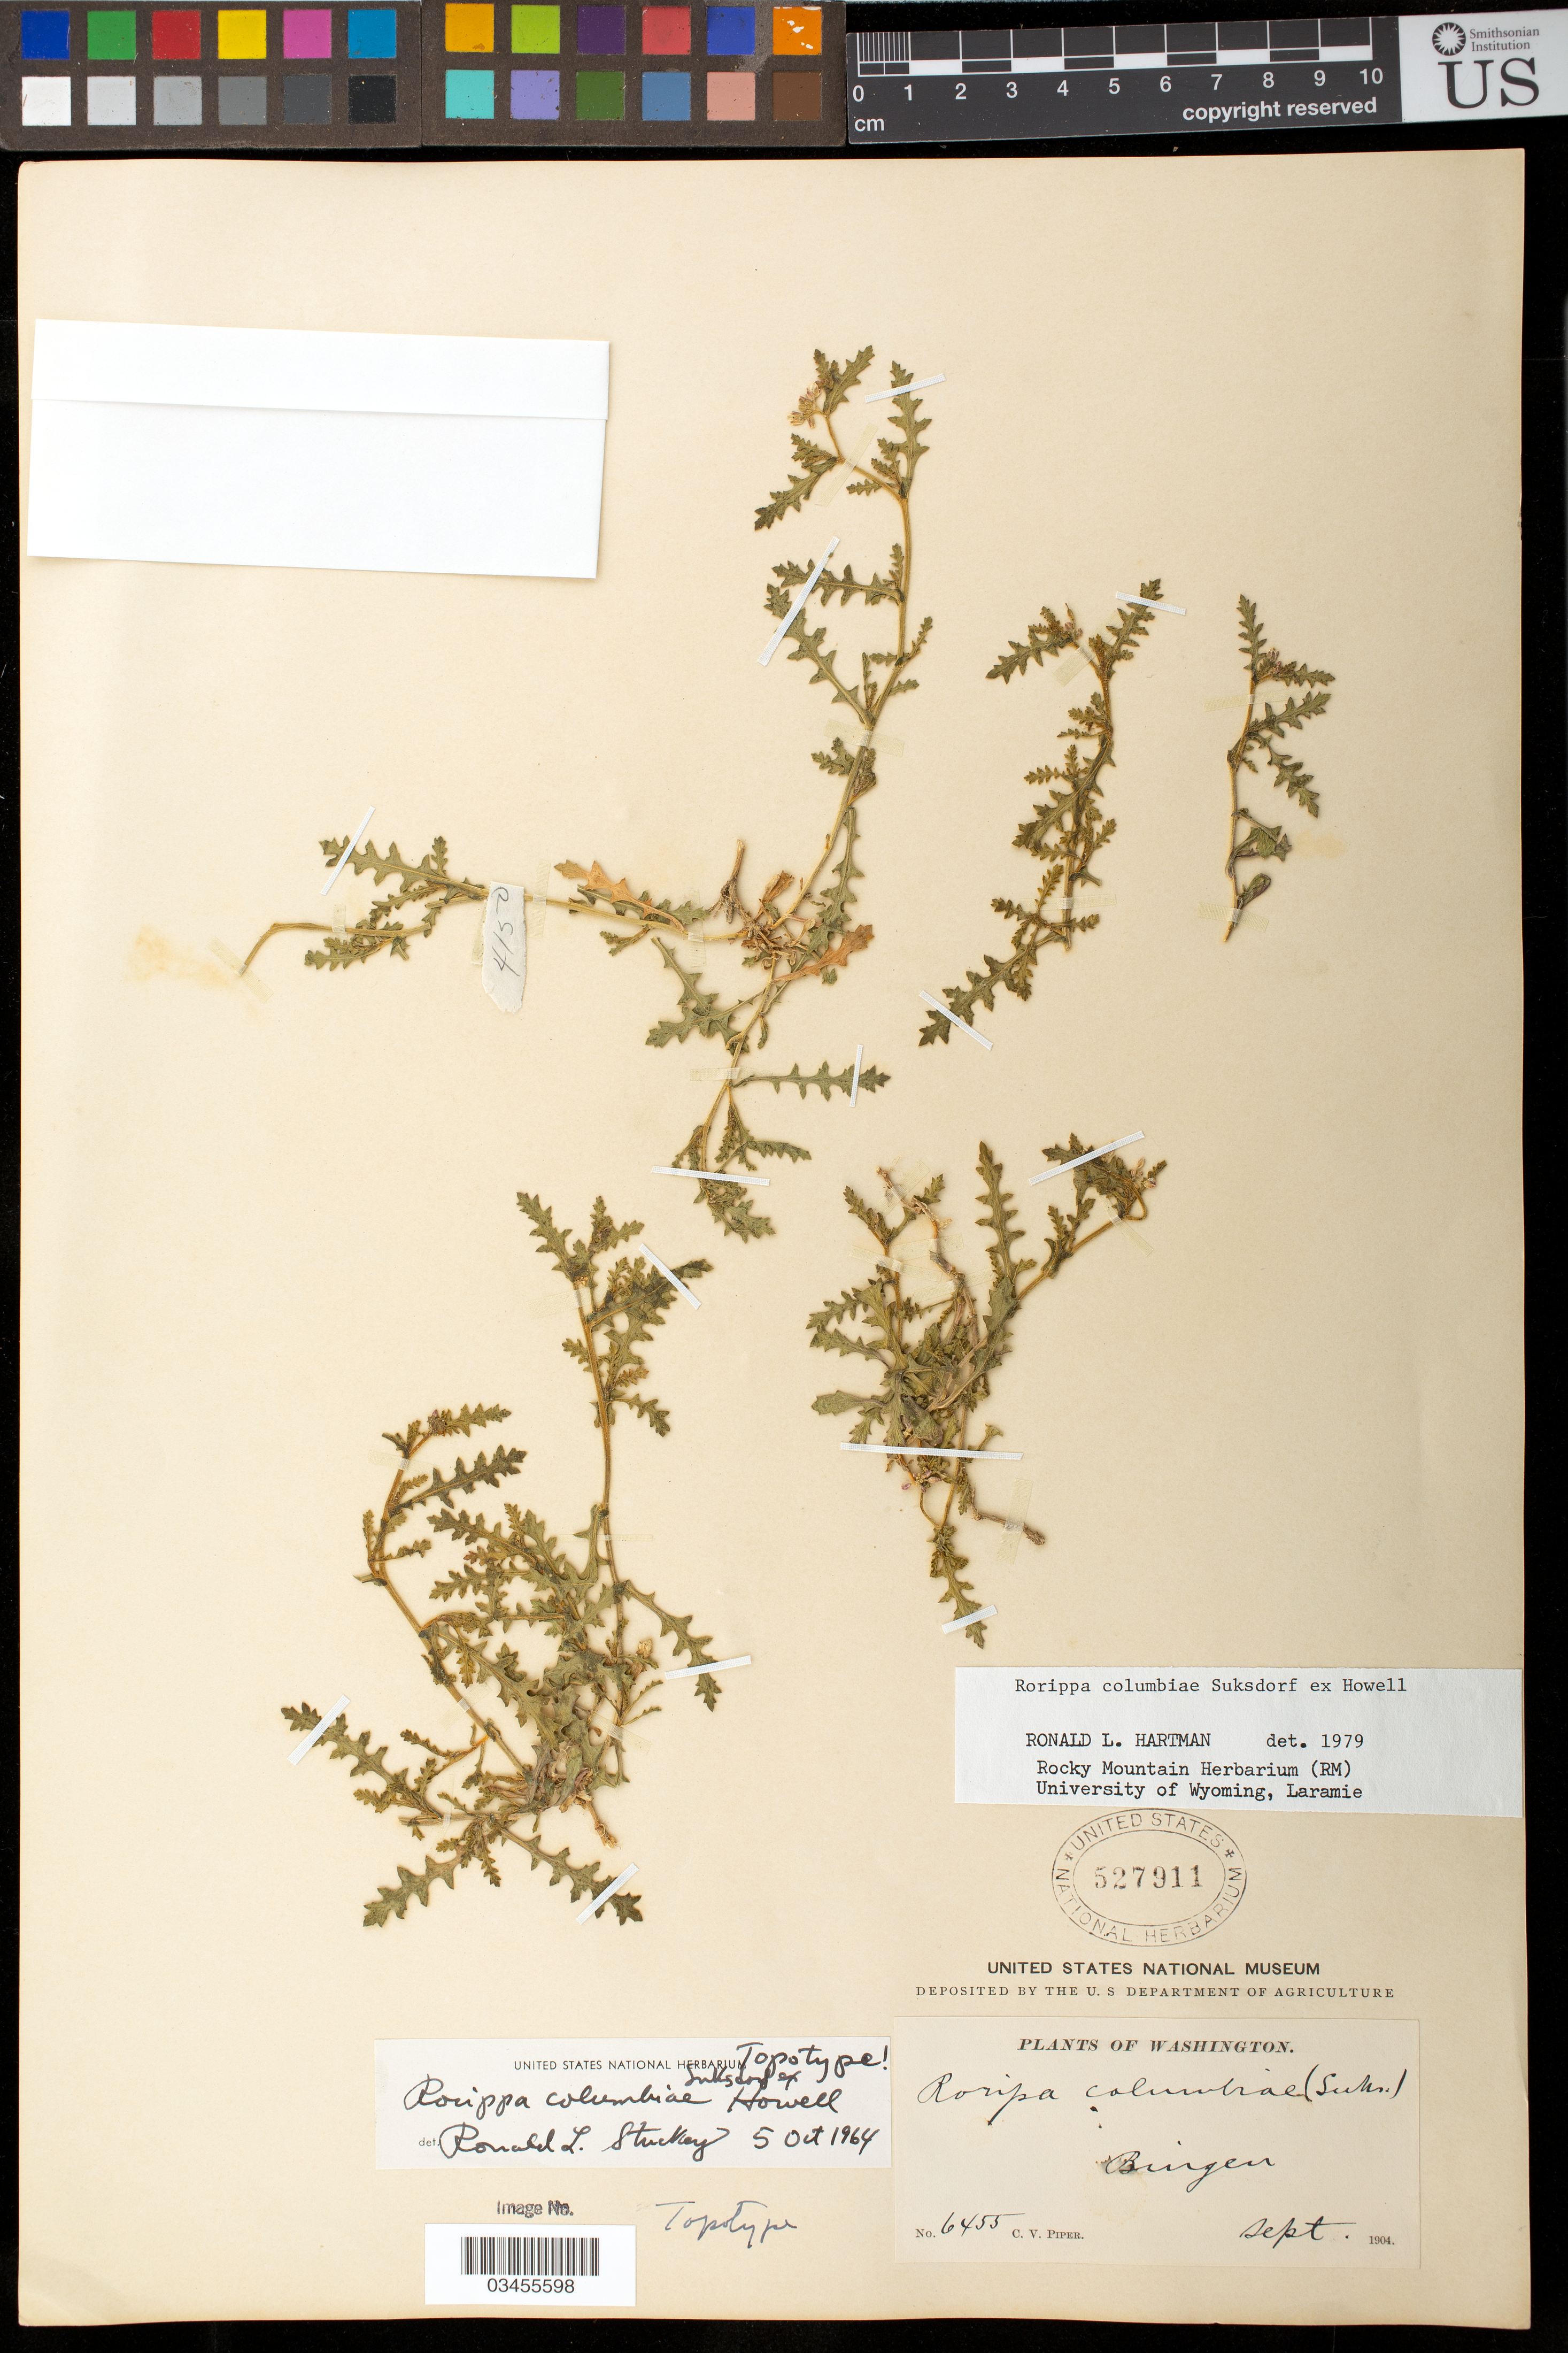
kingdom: Plantae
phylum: Tracheophyta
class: Magnoliopsida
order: Brassicales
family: Brassicaceae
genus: Rorippa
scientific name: Rorippa columbiae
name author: (Suksd. ex B.L. Rob.) Howell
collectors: C. V. Piper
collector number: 6455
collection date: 1904-09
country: United States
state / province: Washington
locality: Bingen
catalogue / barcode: US 527911